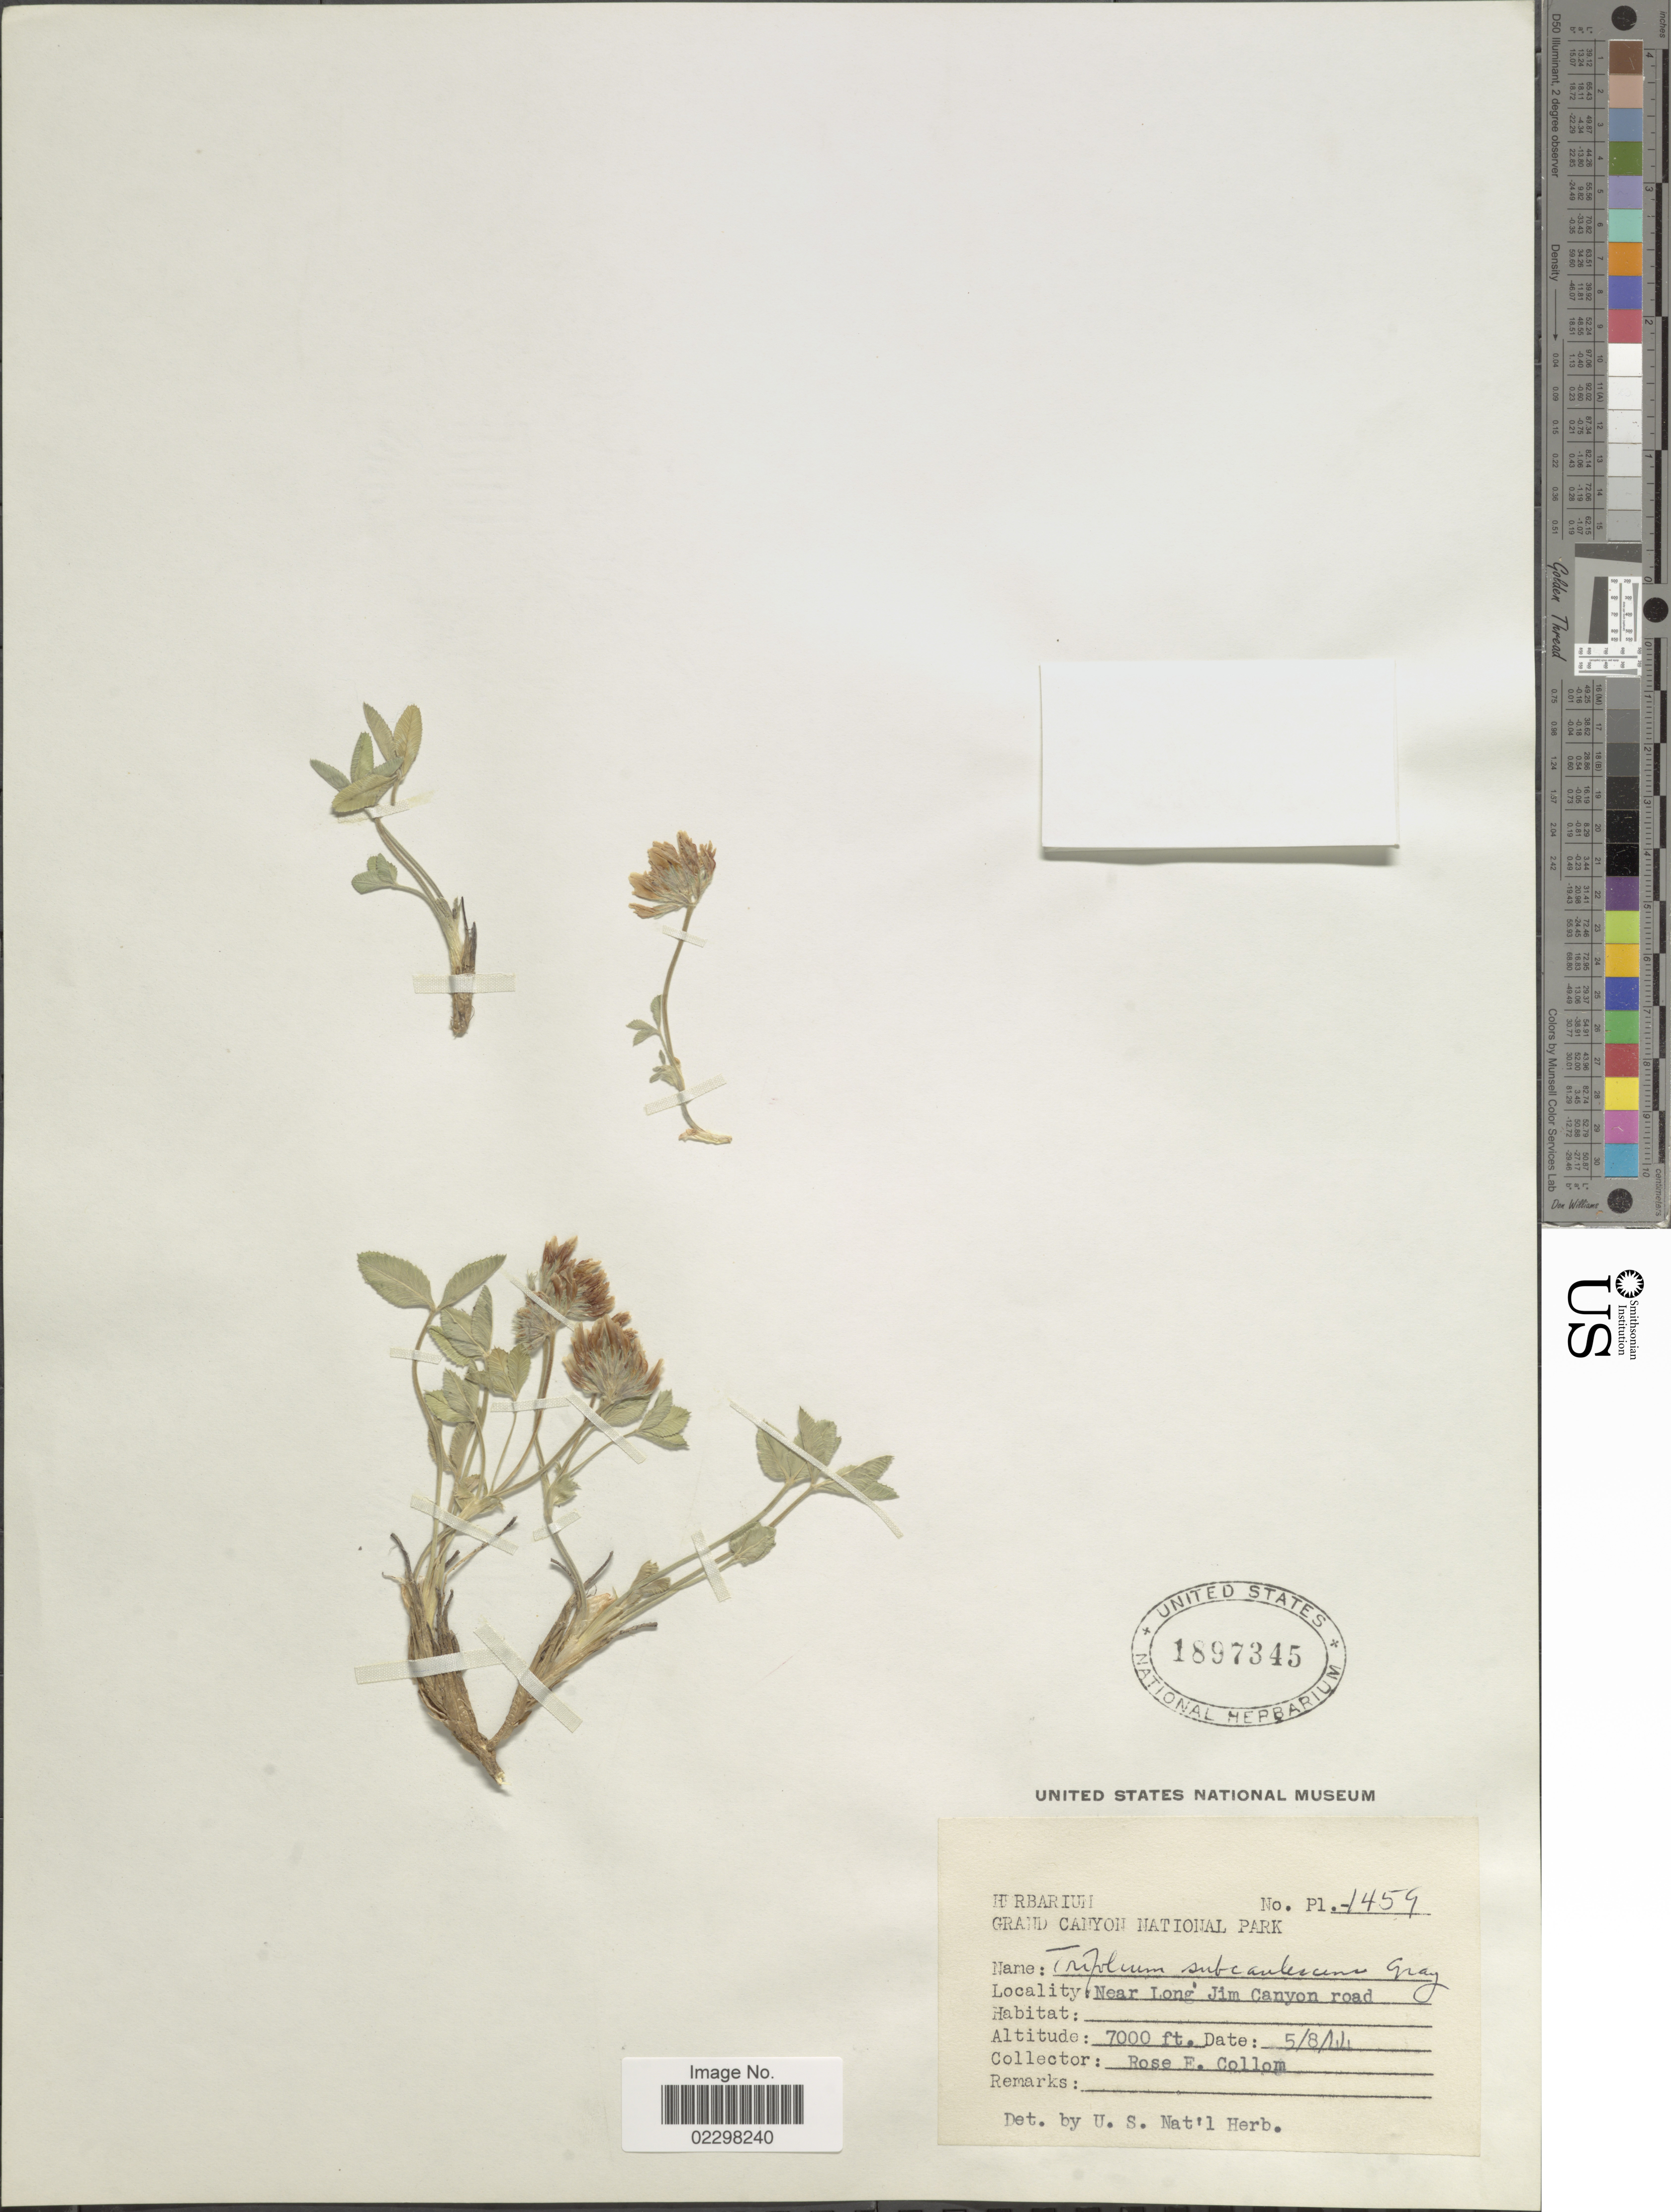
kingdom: Plantae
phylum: Tracheophyta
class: Magnoliopsida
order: Fabales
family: Fabaceae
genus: Trifolium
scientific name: Trifolium subcaulescens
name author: A. Gray in Ives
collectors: R. E. Collom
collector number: Pl.-1454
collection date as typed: Transcribed d/m/y: 8/5/44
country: United States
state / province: Arizona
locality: Near Long' Jim Canyon Road.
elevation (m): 2134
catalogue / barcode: US 1897345